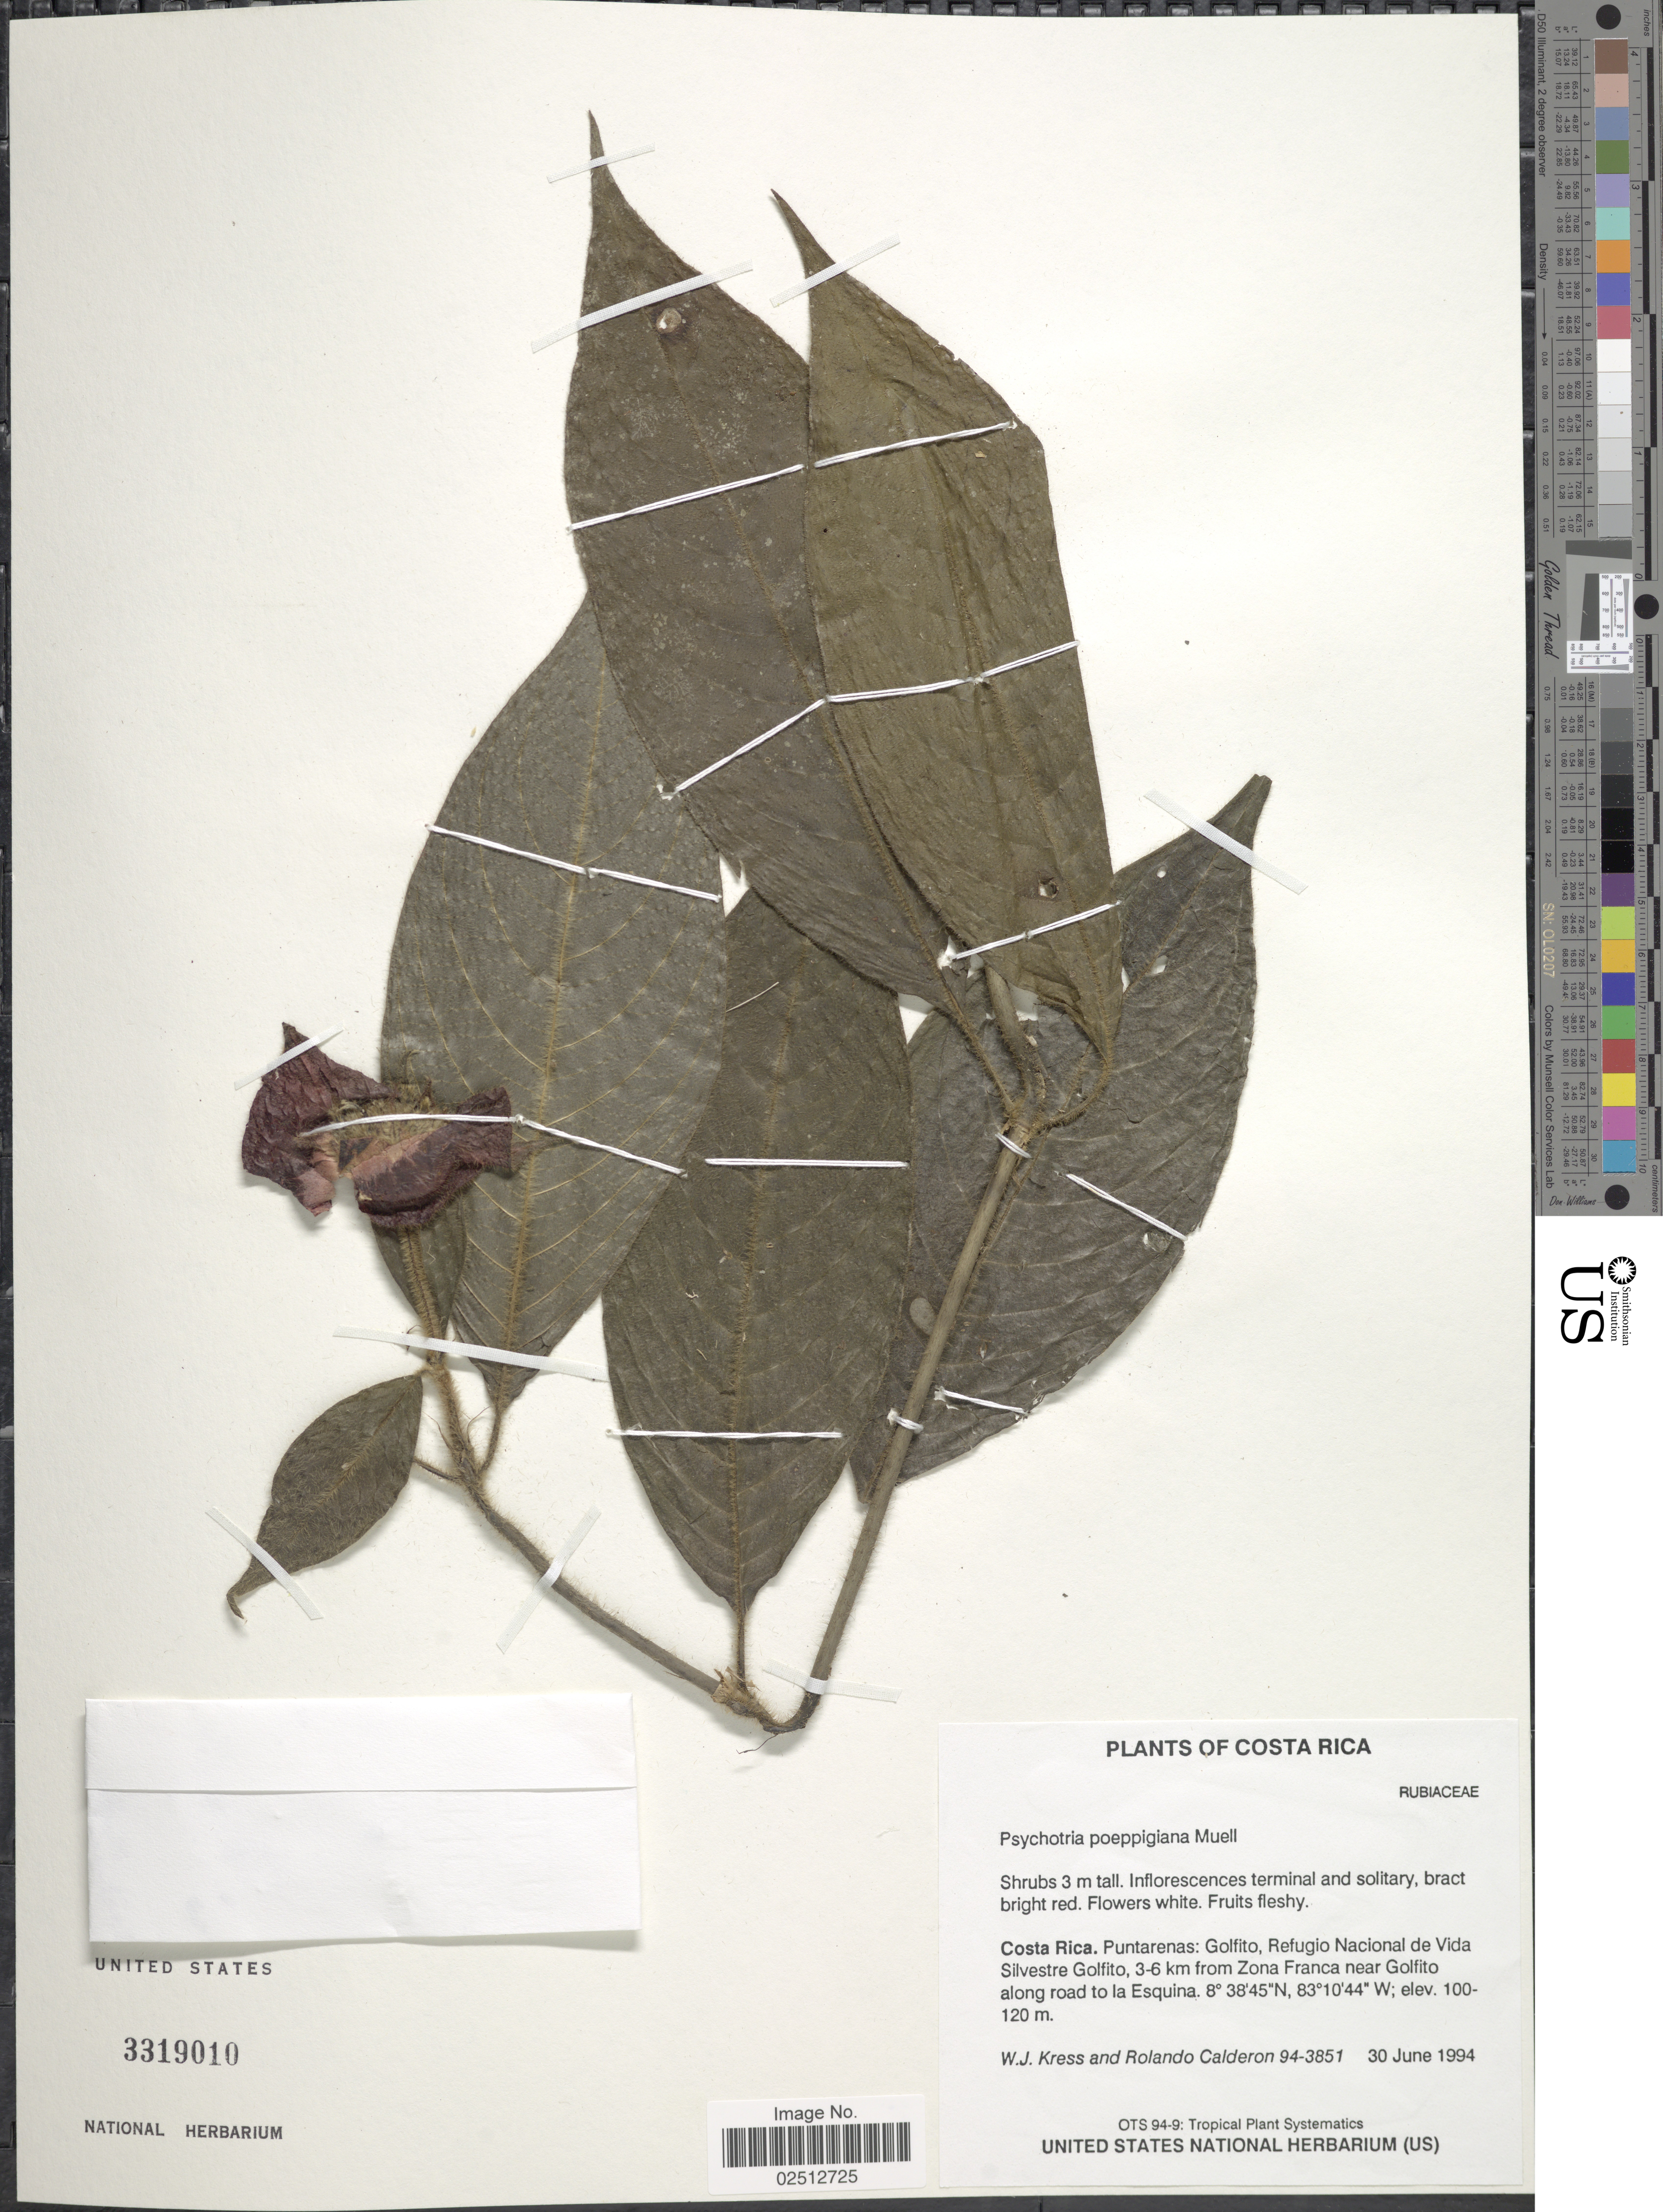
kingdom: Plantae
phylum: Tracheophyta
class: Magnoliopsida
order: Gentianales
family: Rubiaceae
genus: Psychotria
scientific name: Psychotria poeppigiana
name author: Müll. Arg.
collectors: W. J. Kress & R. Calderon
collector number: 943851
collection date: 1994-06-30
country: Costa Rica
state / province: Puntarenas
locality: Golfito, Refugio Nacional de Vida Silvestre Golfito, 3-6 km from Zona Franca near Golfito along road to la Esquina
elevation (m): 100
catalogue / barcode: US 3319010